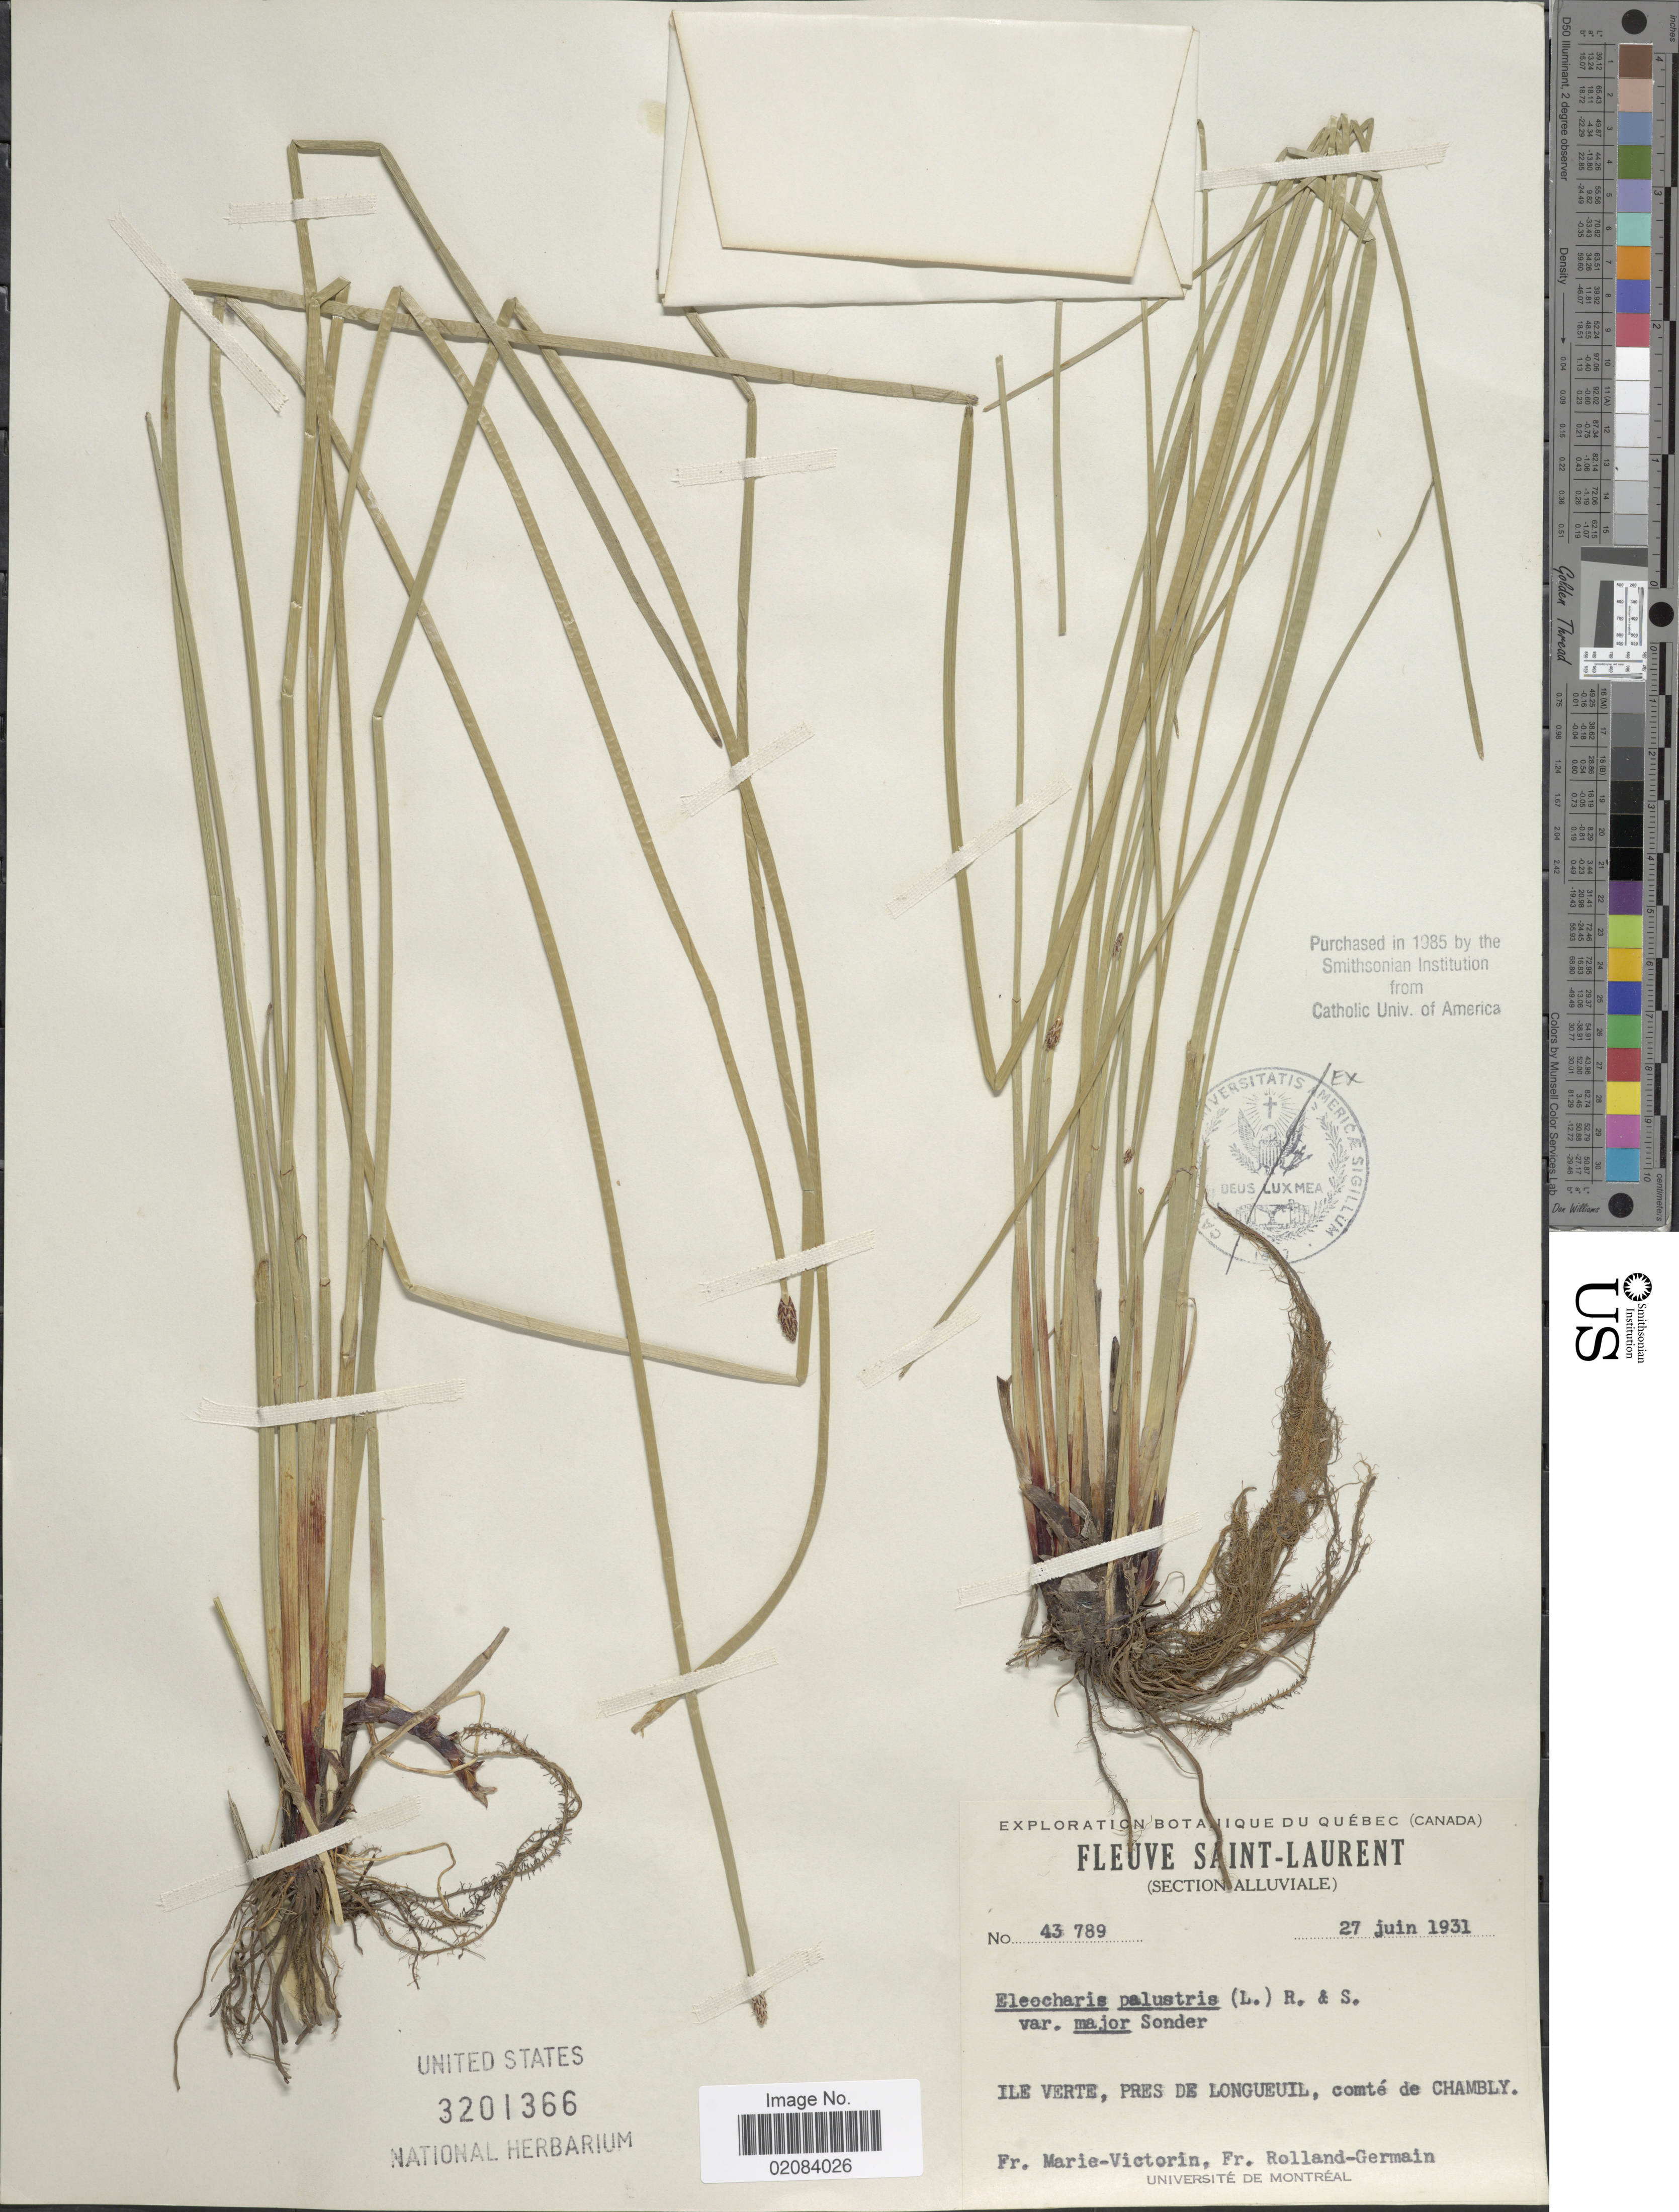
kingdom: Plantae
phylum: Tracheophyta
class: Liliopsida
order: Poales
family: Cyperaceae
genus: Eleocharis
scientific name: Eleocharis palustris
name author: (L.) Roem. & Schult.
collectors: F. Marie-Victorin & Rolland-Germain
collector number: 43789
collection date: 1931-06-27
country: Canada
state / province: Quebec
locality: Quebec, Fleuve Saint-Laurent (Section Alluviale), Ile verte, pres de Longueuil, comte de Chambly.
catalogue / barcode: US 3201366